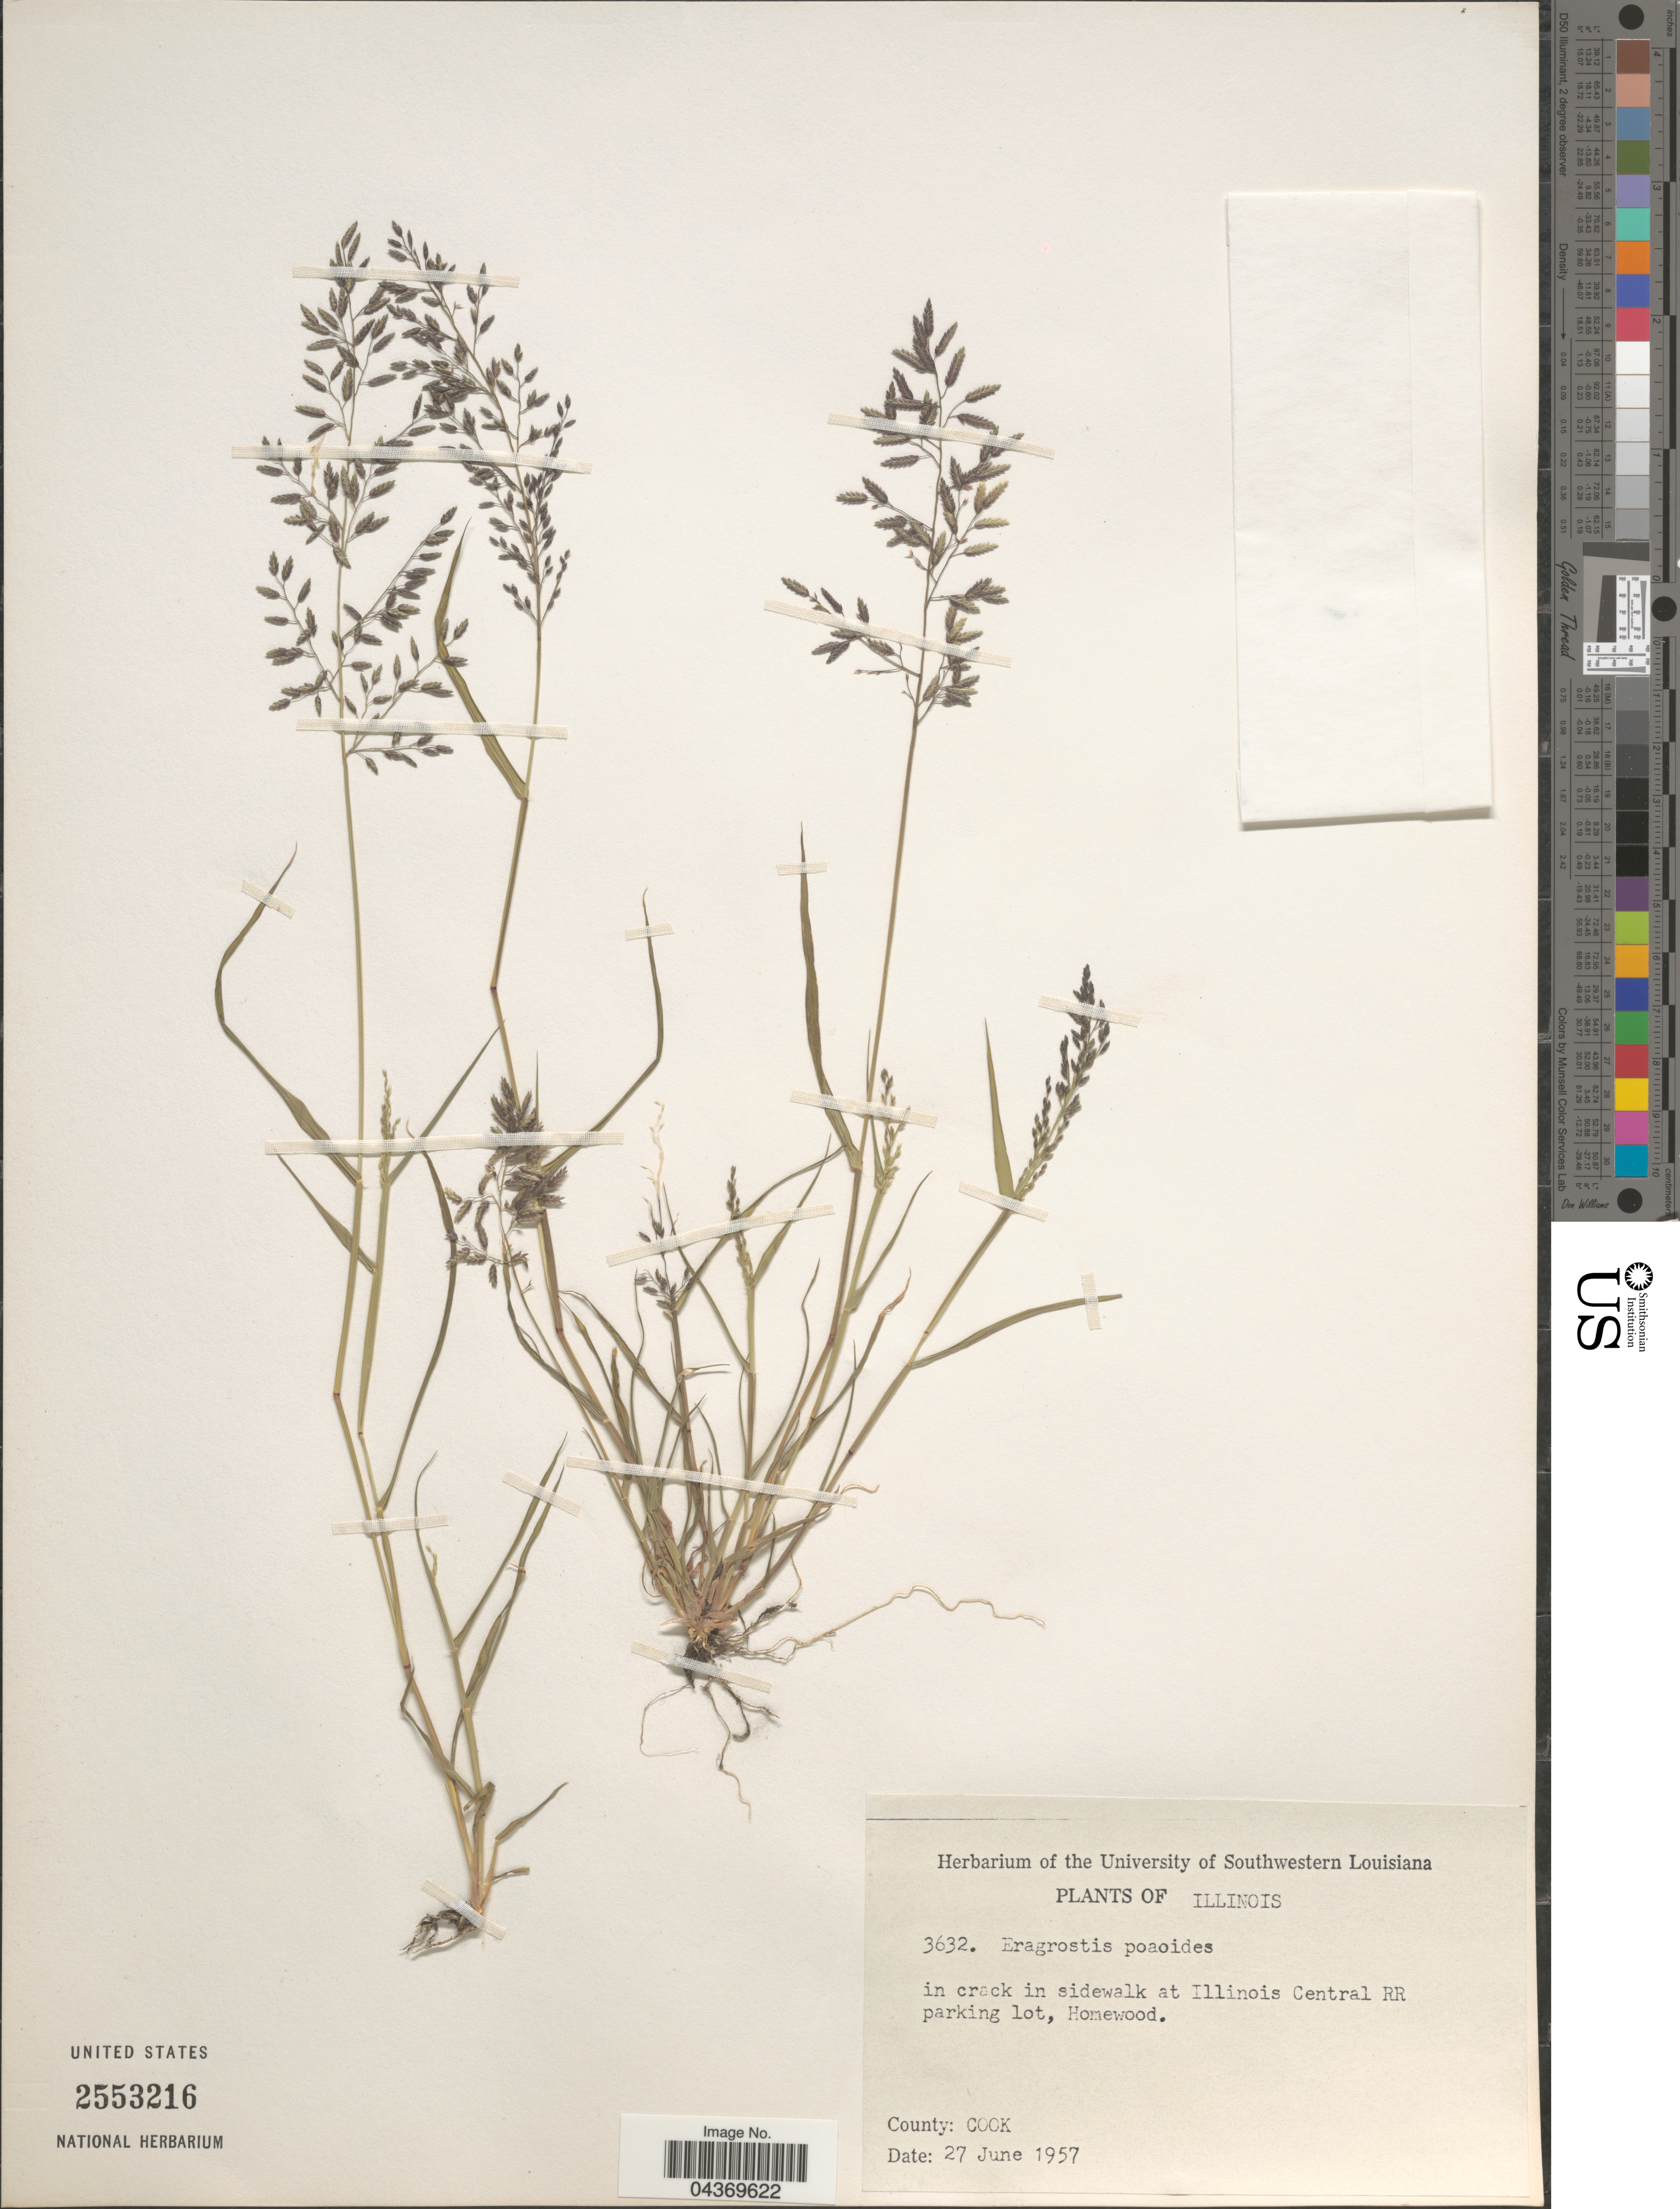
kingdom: Plantae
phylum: Tracheophyta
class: Liliopsida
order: Poales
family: Poaceae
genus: Eragrostis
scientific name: Eragrostis minor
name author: Host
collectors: University of Southwestern Louisiana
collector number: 3632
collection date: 1957-06-27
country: United States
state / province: Illinois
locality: In crack in sidewalk at Illinois Central RR parking lot, Homewood. County: Cook.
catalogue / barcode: US 2553216